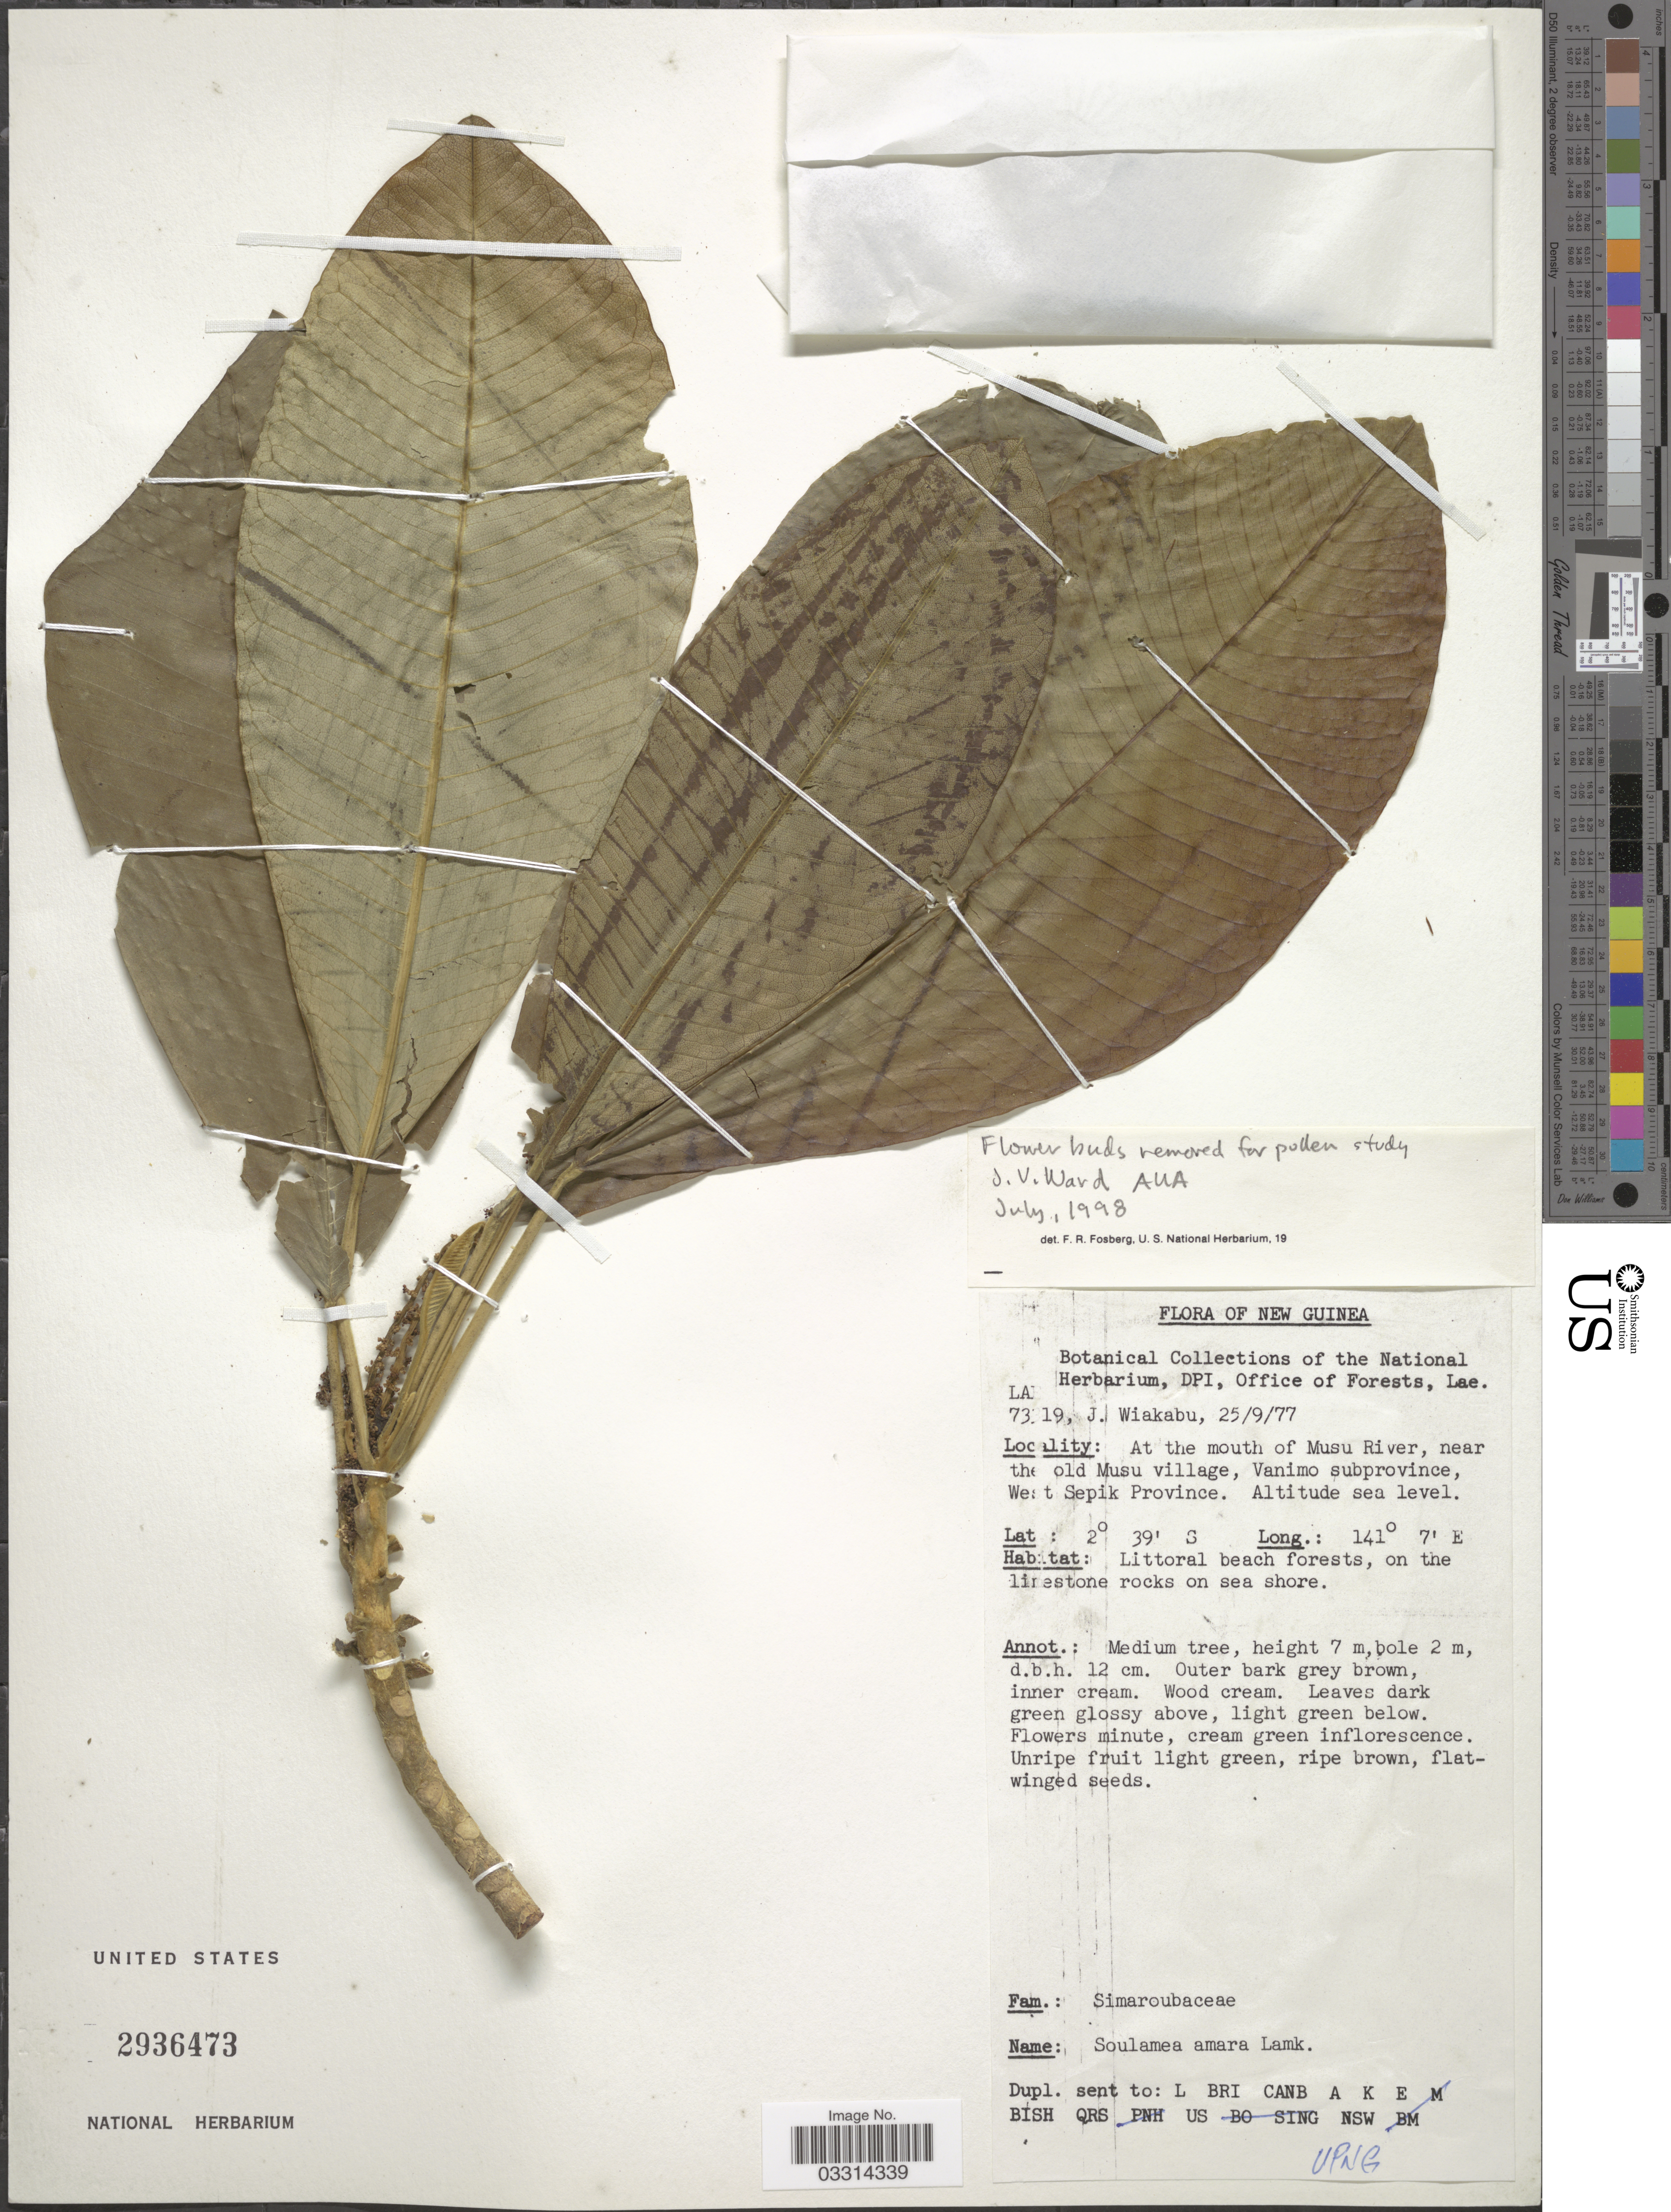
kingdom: Plantae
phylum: Tracheophyta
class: Magnoliopsida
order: Sapindales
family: Simaroubaceae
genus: Soulamea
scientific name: Soulamea amara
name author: Lam.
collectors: J. Wiakabu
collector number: LAE 73319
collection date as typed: Transcribed d/m/y: 25/9/77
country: Papua New Guinea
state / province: Sandaun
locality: New Guinea. At the mouth of Musu River, near the old Musu village, Vanimo subprovince.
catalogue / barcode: US 2936473